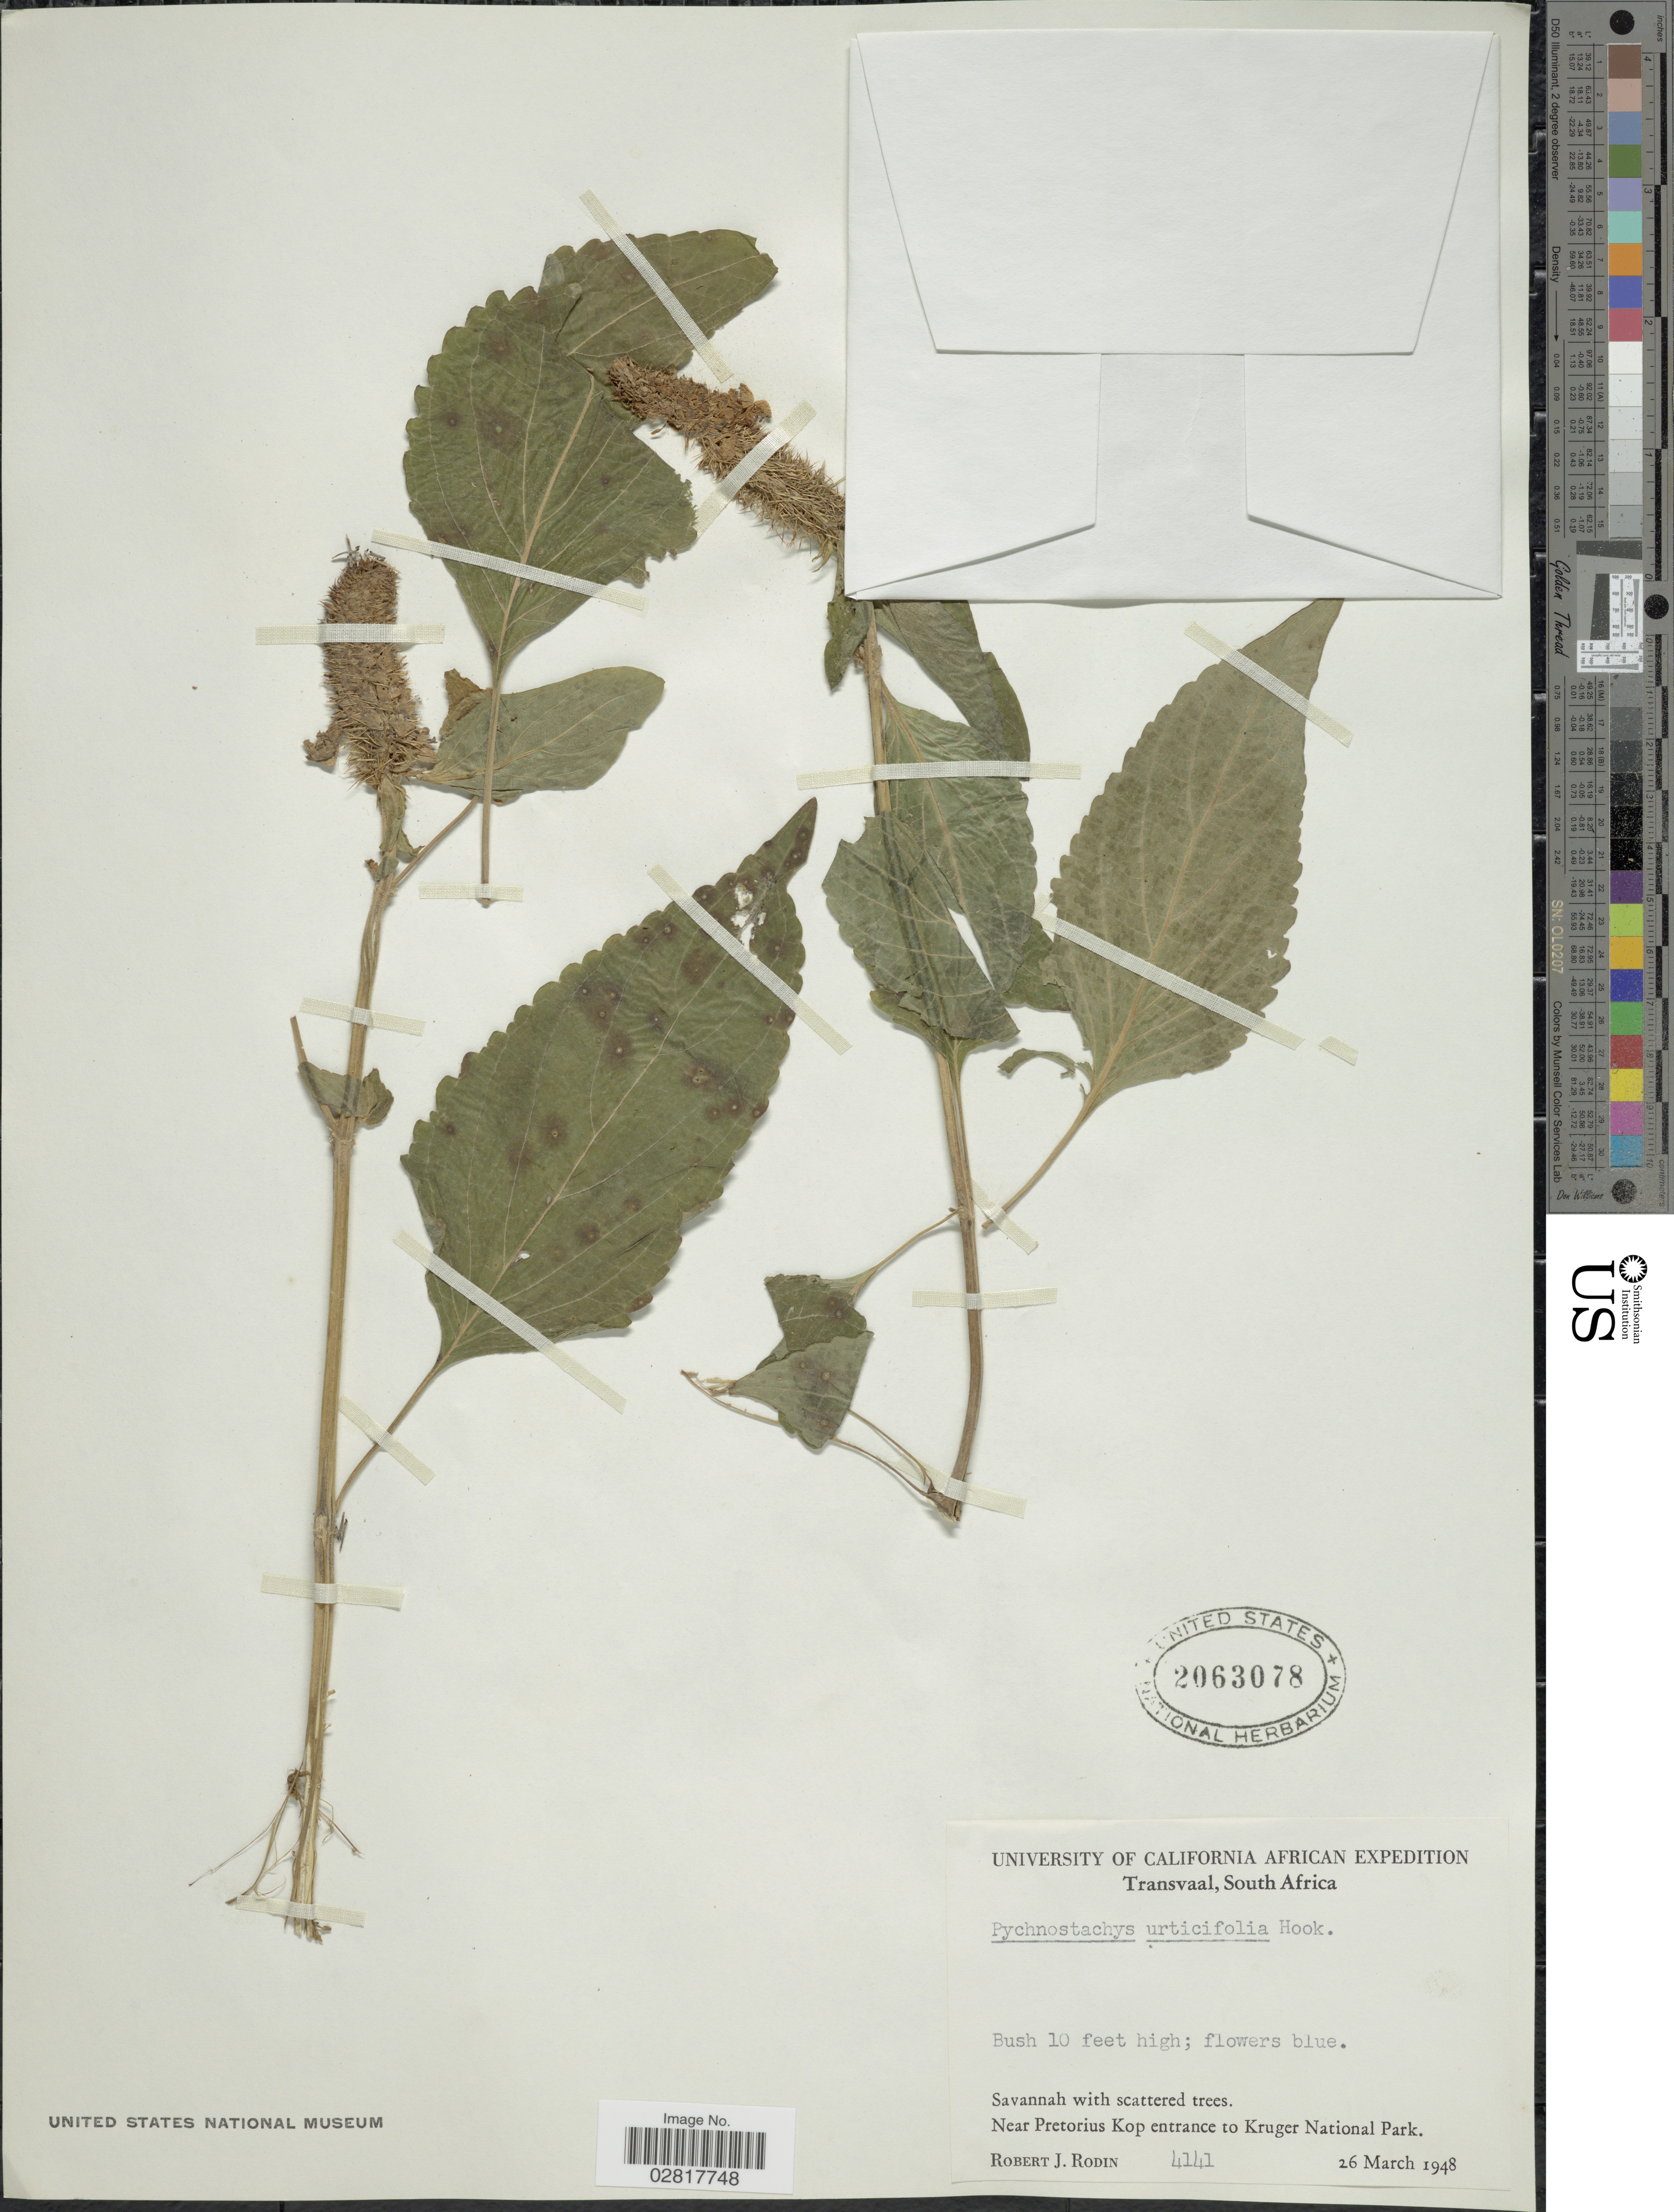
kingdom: Plantae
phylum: Tracheophyta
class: Magnoliopsida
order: Lamiales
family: Lamiaceae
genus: Pycnostachys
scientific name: Pycnostachys urticifolia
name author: Hook.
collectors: R. J. Rodin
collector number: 4141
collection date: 1948-03-26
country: South Africa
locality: Transvaal. Near Pretorius Kop entrance to Kruger National Park.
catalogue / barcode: US 2063078